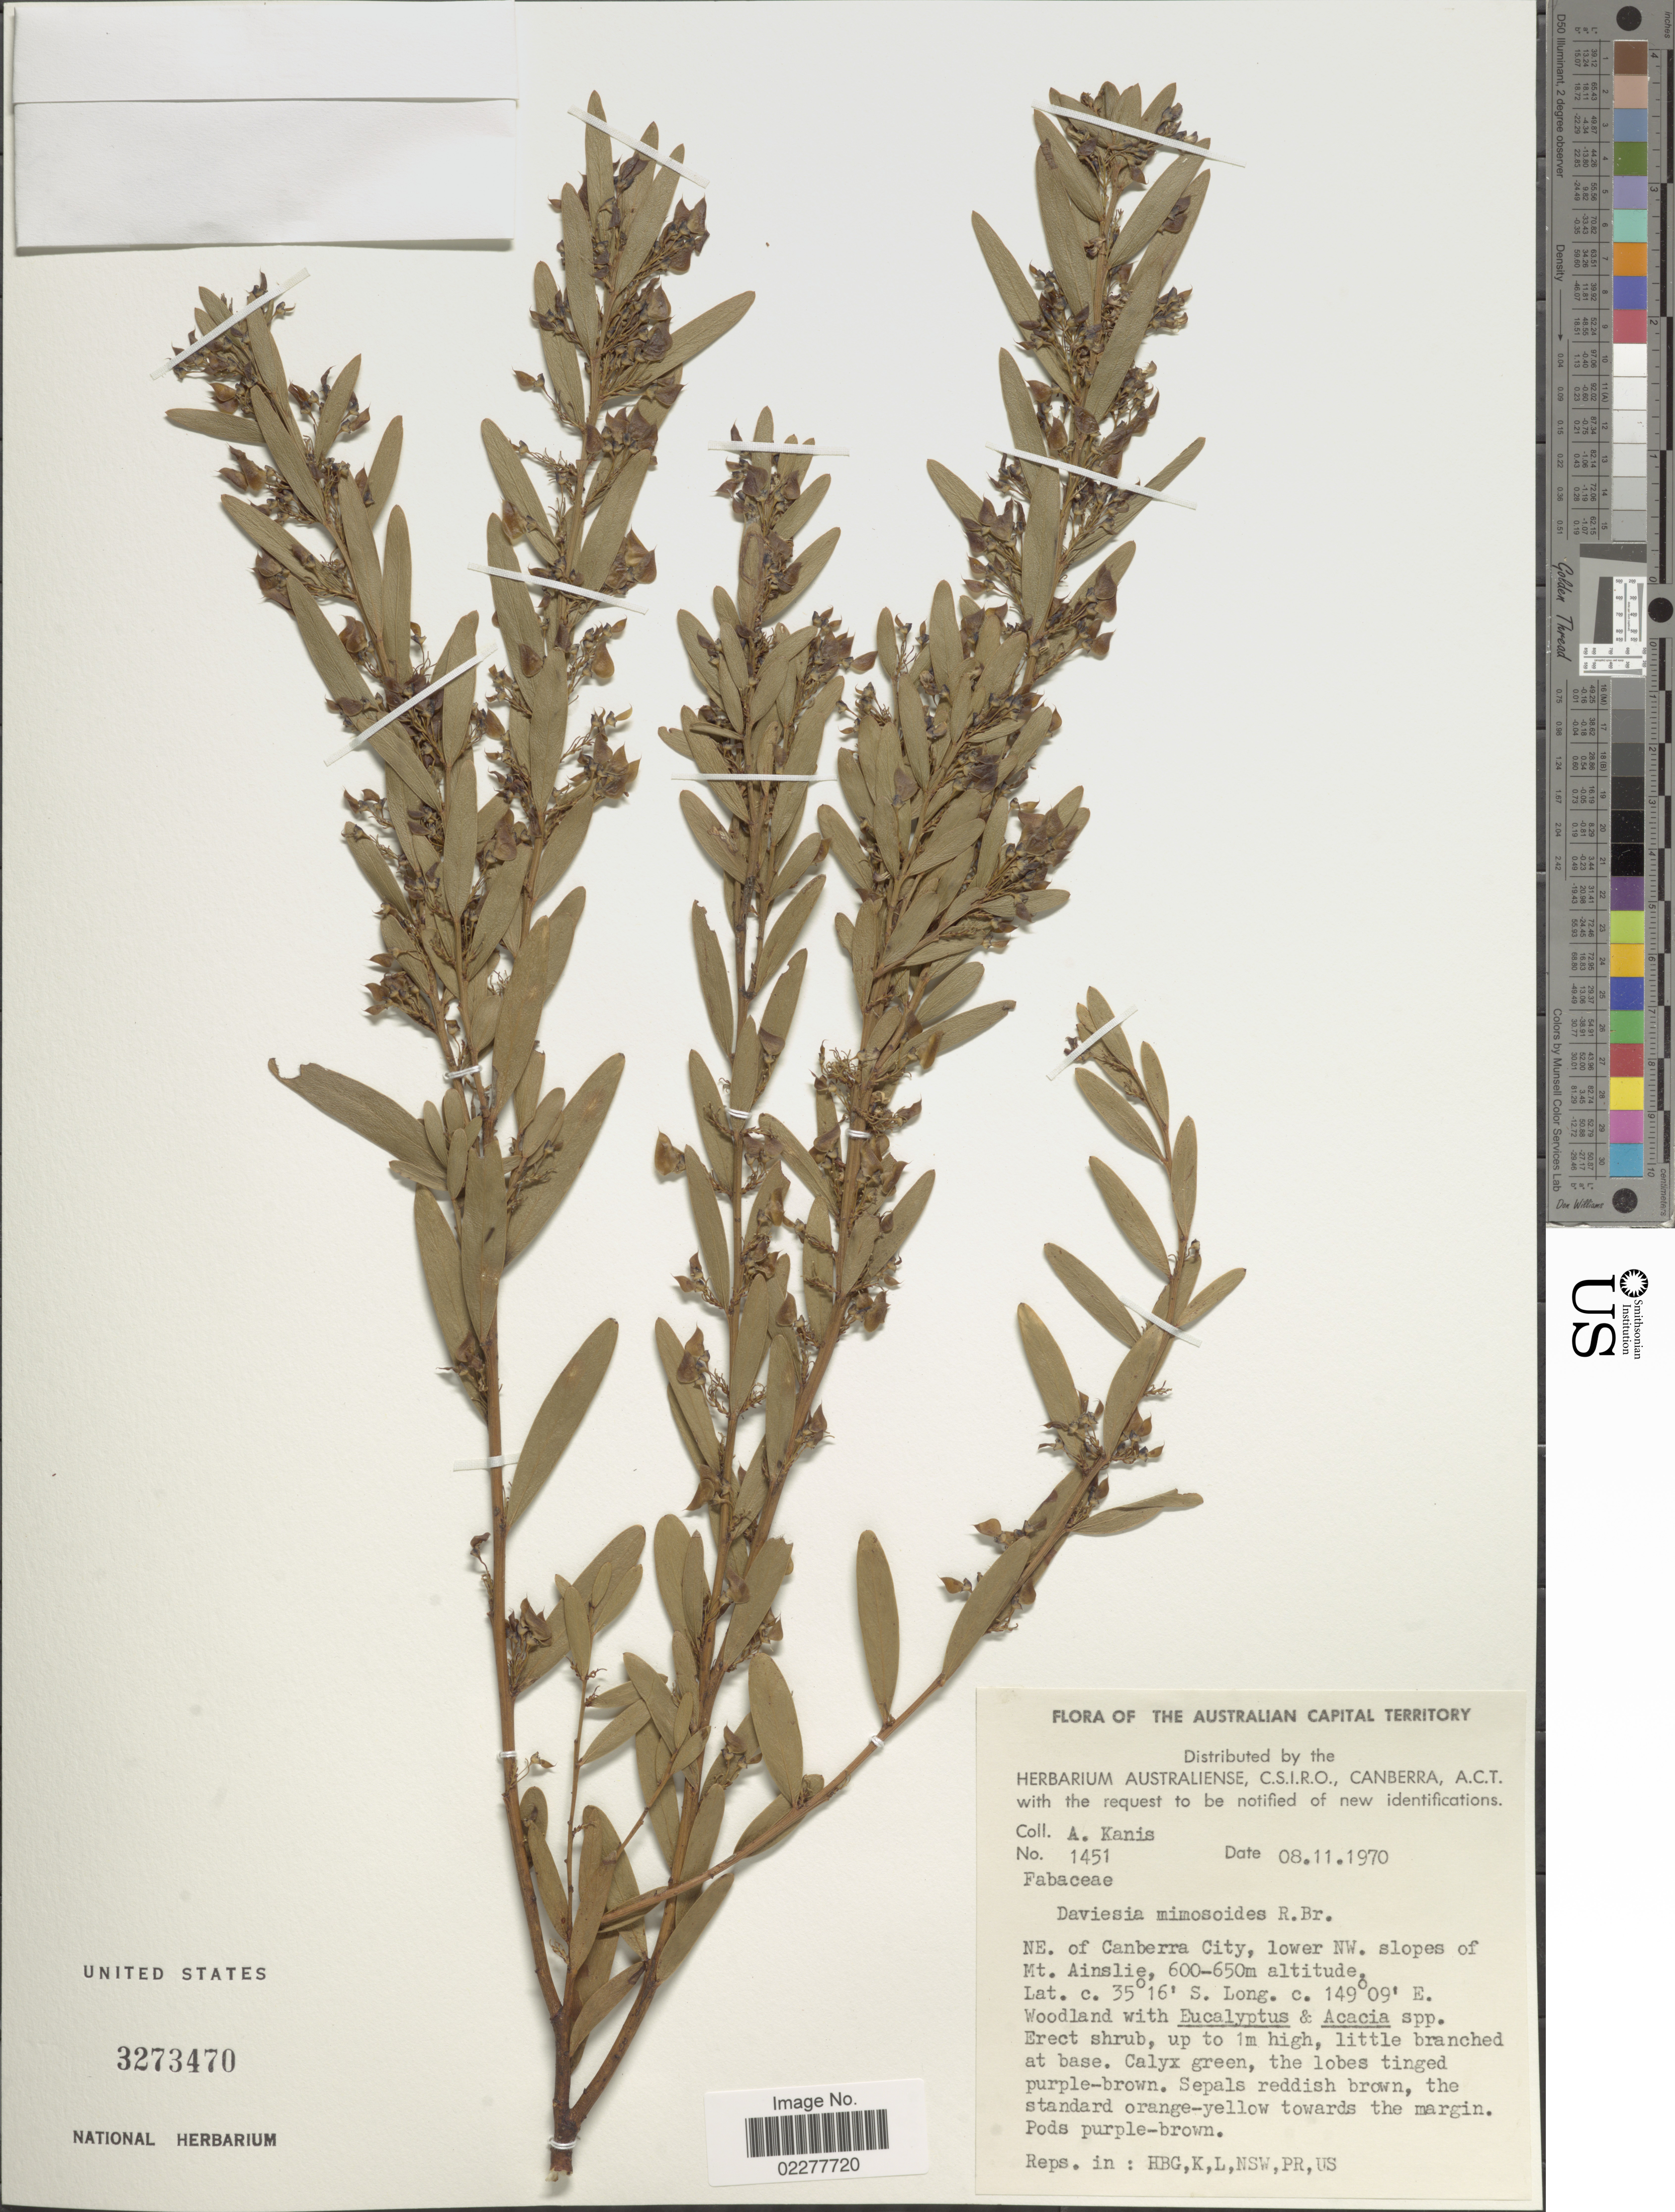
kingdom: Plantae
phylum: Tracheophyta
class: Magnoliopsida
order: Fabales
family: Fabaceae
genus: Daviesia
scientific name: Daviesia mimosoides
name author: R. Br.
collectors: A. Kanis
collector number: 1451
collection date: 1970-11-08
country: Australia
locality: Australian Capital Territory. NE. of Canberra City, lower NW. slopes of Mt, Ainslie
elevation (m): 600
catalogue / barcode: US 3273470